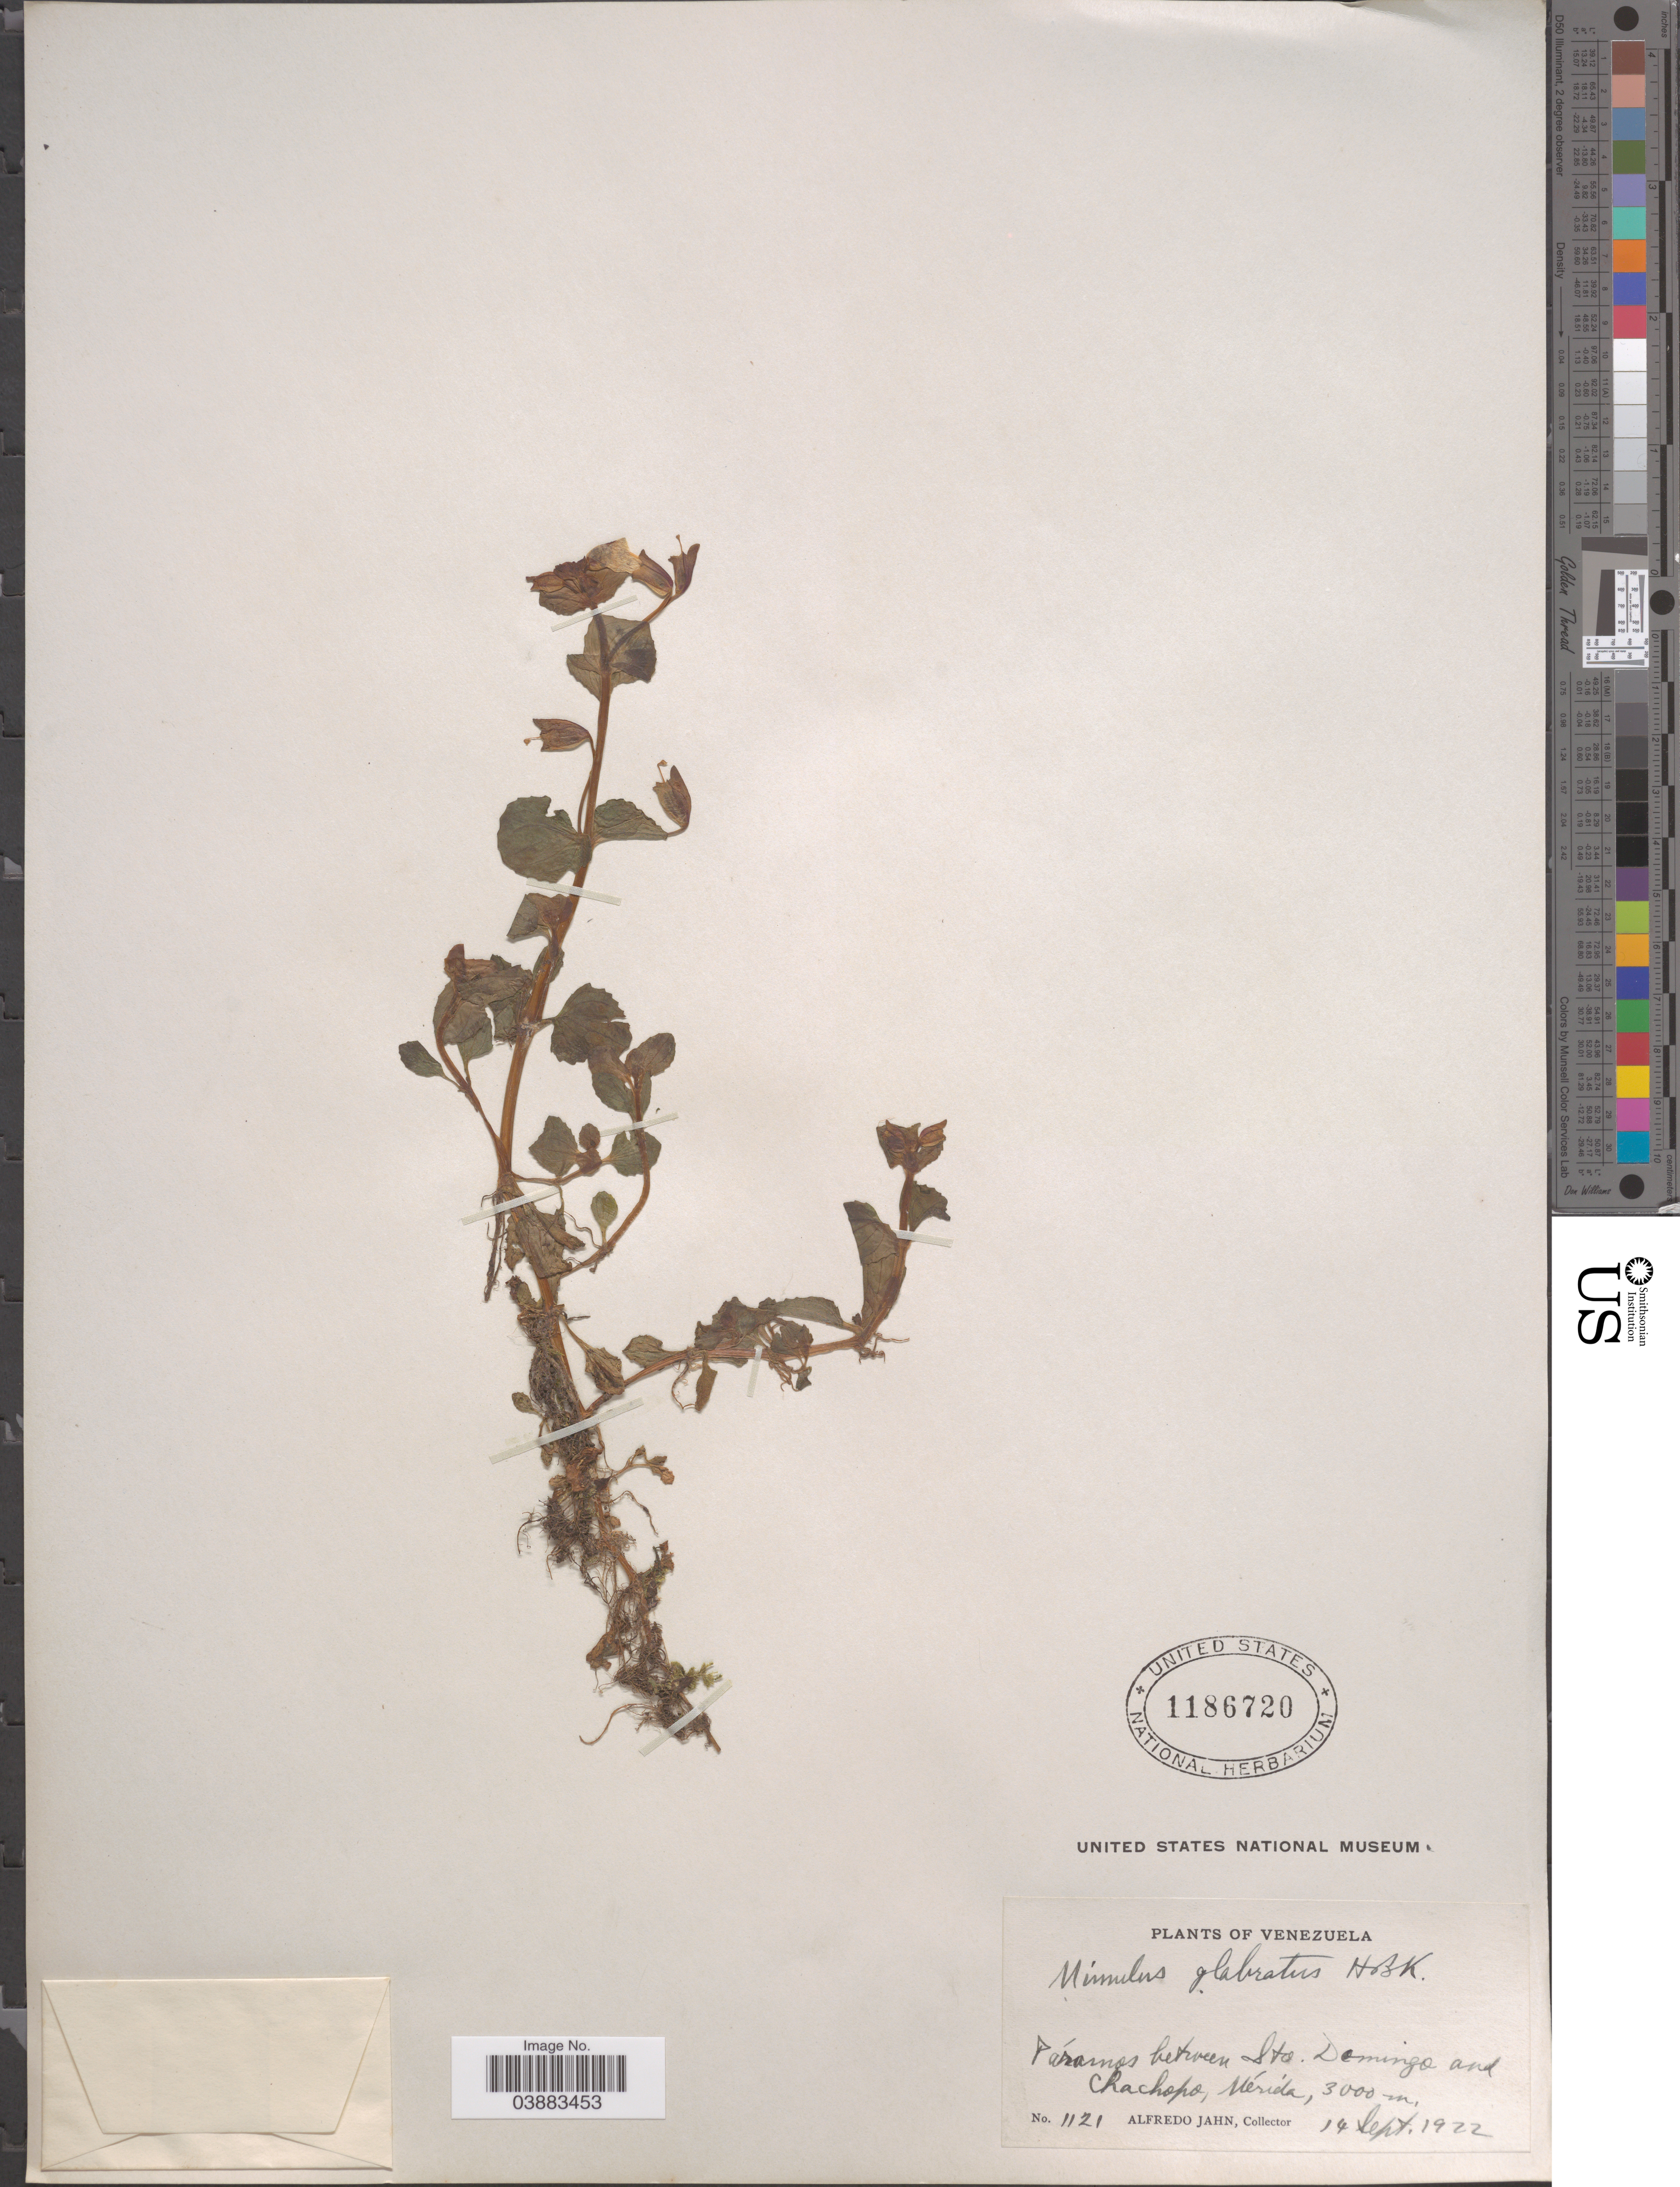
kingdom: Plantae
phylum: Tracheophyta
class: Magnoliopsida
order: Lamiales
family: Phrymaceae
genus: Mimulus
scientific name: Mimulus glabratus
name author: Kunth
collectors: A. Jahn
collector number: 1121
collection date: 1922-09-14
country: Venezuela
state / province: Merida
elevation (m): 3000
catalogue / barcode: US 1186720